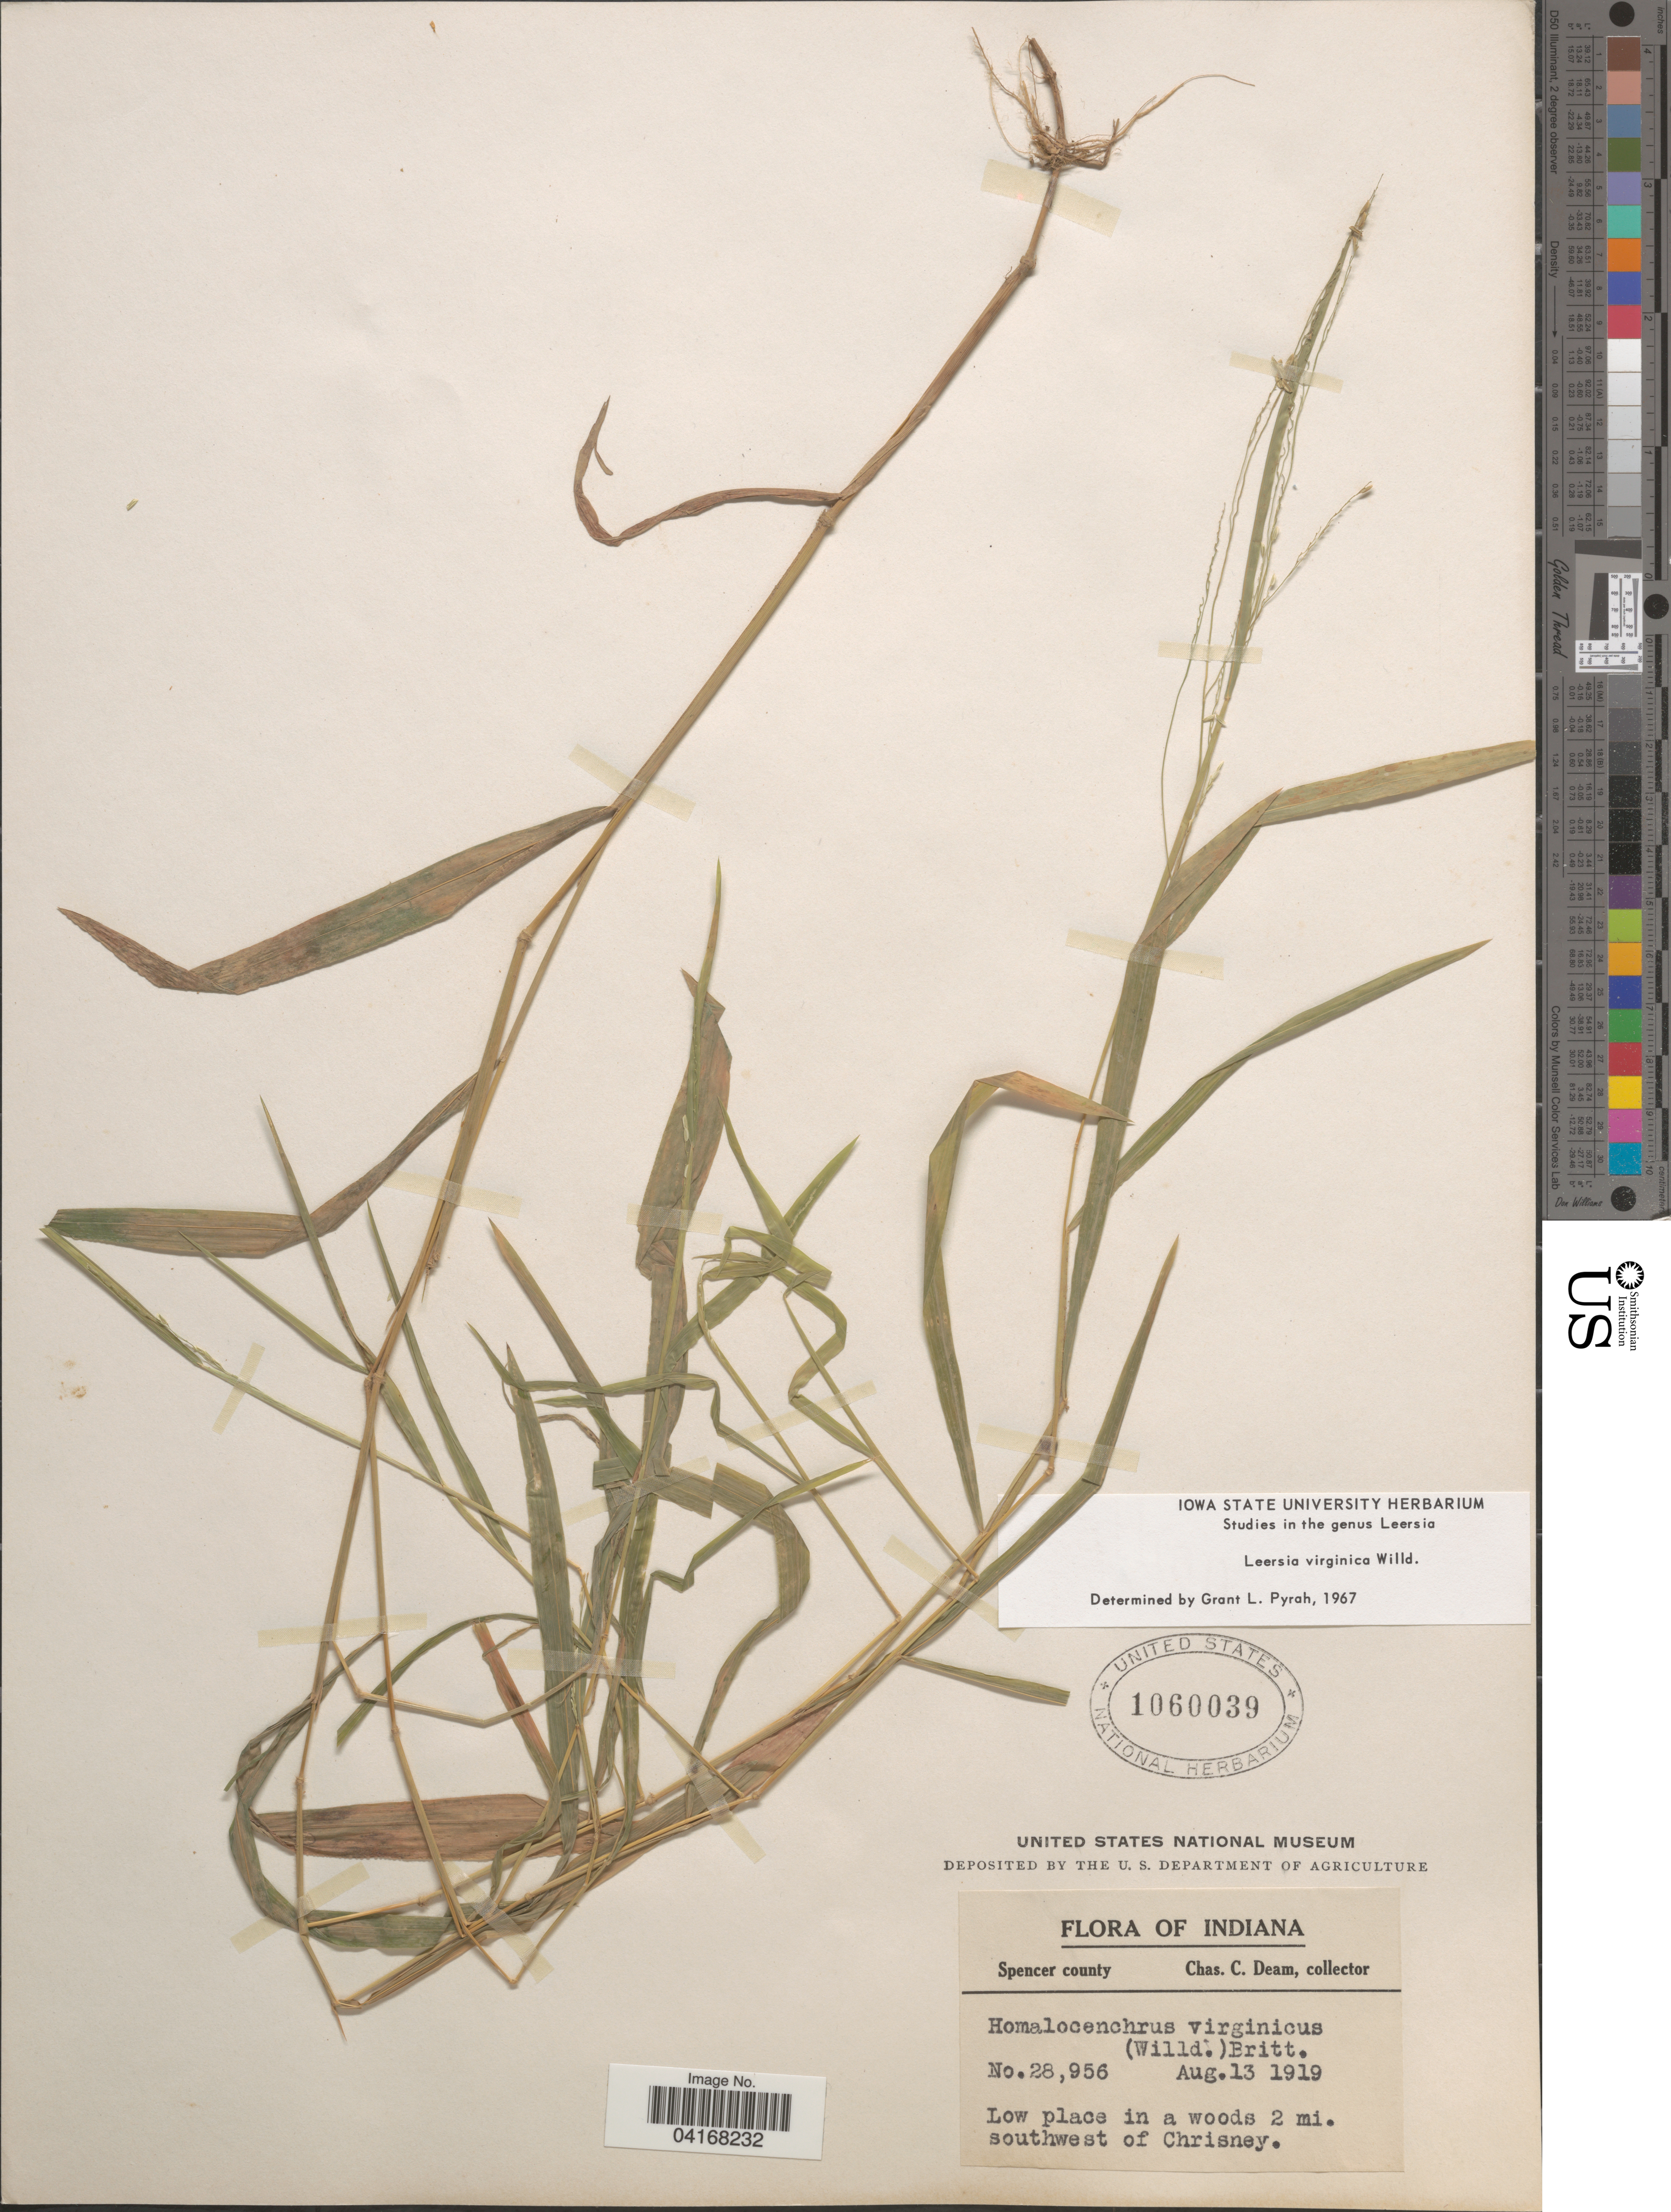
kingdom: Plantae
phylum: Tracheophyta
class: Liliopsida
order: Poales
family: Poaceae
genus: Leersia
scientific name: Leersia virginica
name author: Willd.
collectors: C. C. Deam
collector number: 28956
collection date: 1919-08-13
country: United States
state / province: Indiana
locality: Spencer county. Low place in woods 2 mi. southwest of Chrisney.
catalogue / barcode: US 1060039